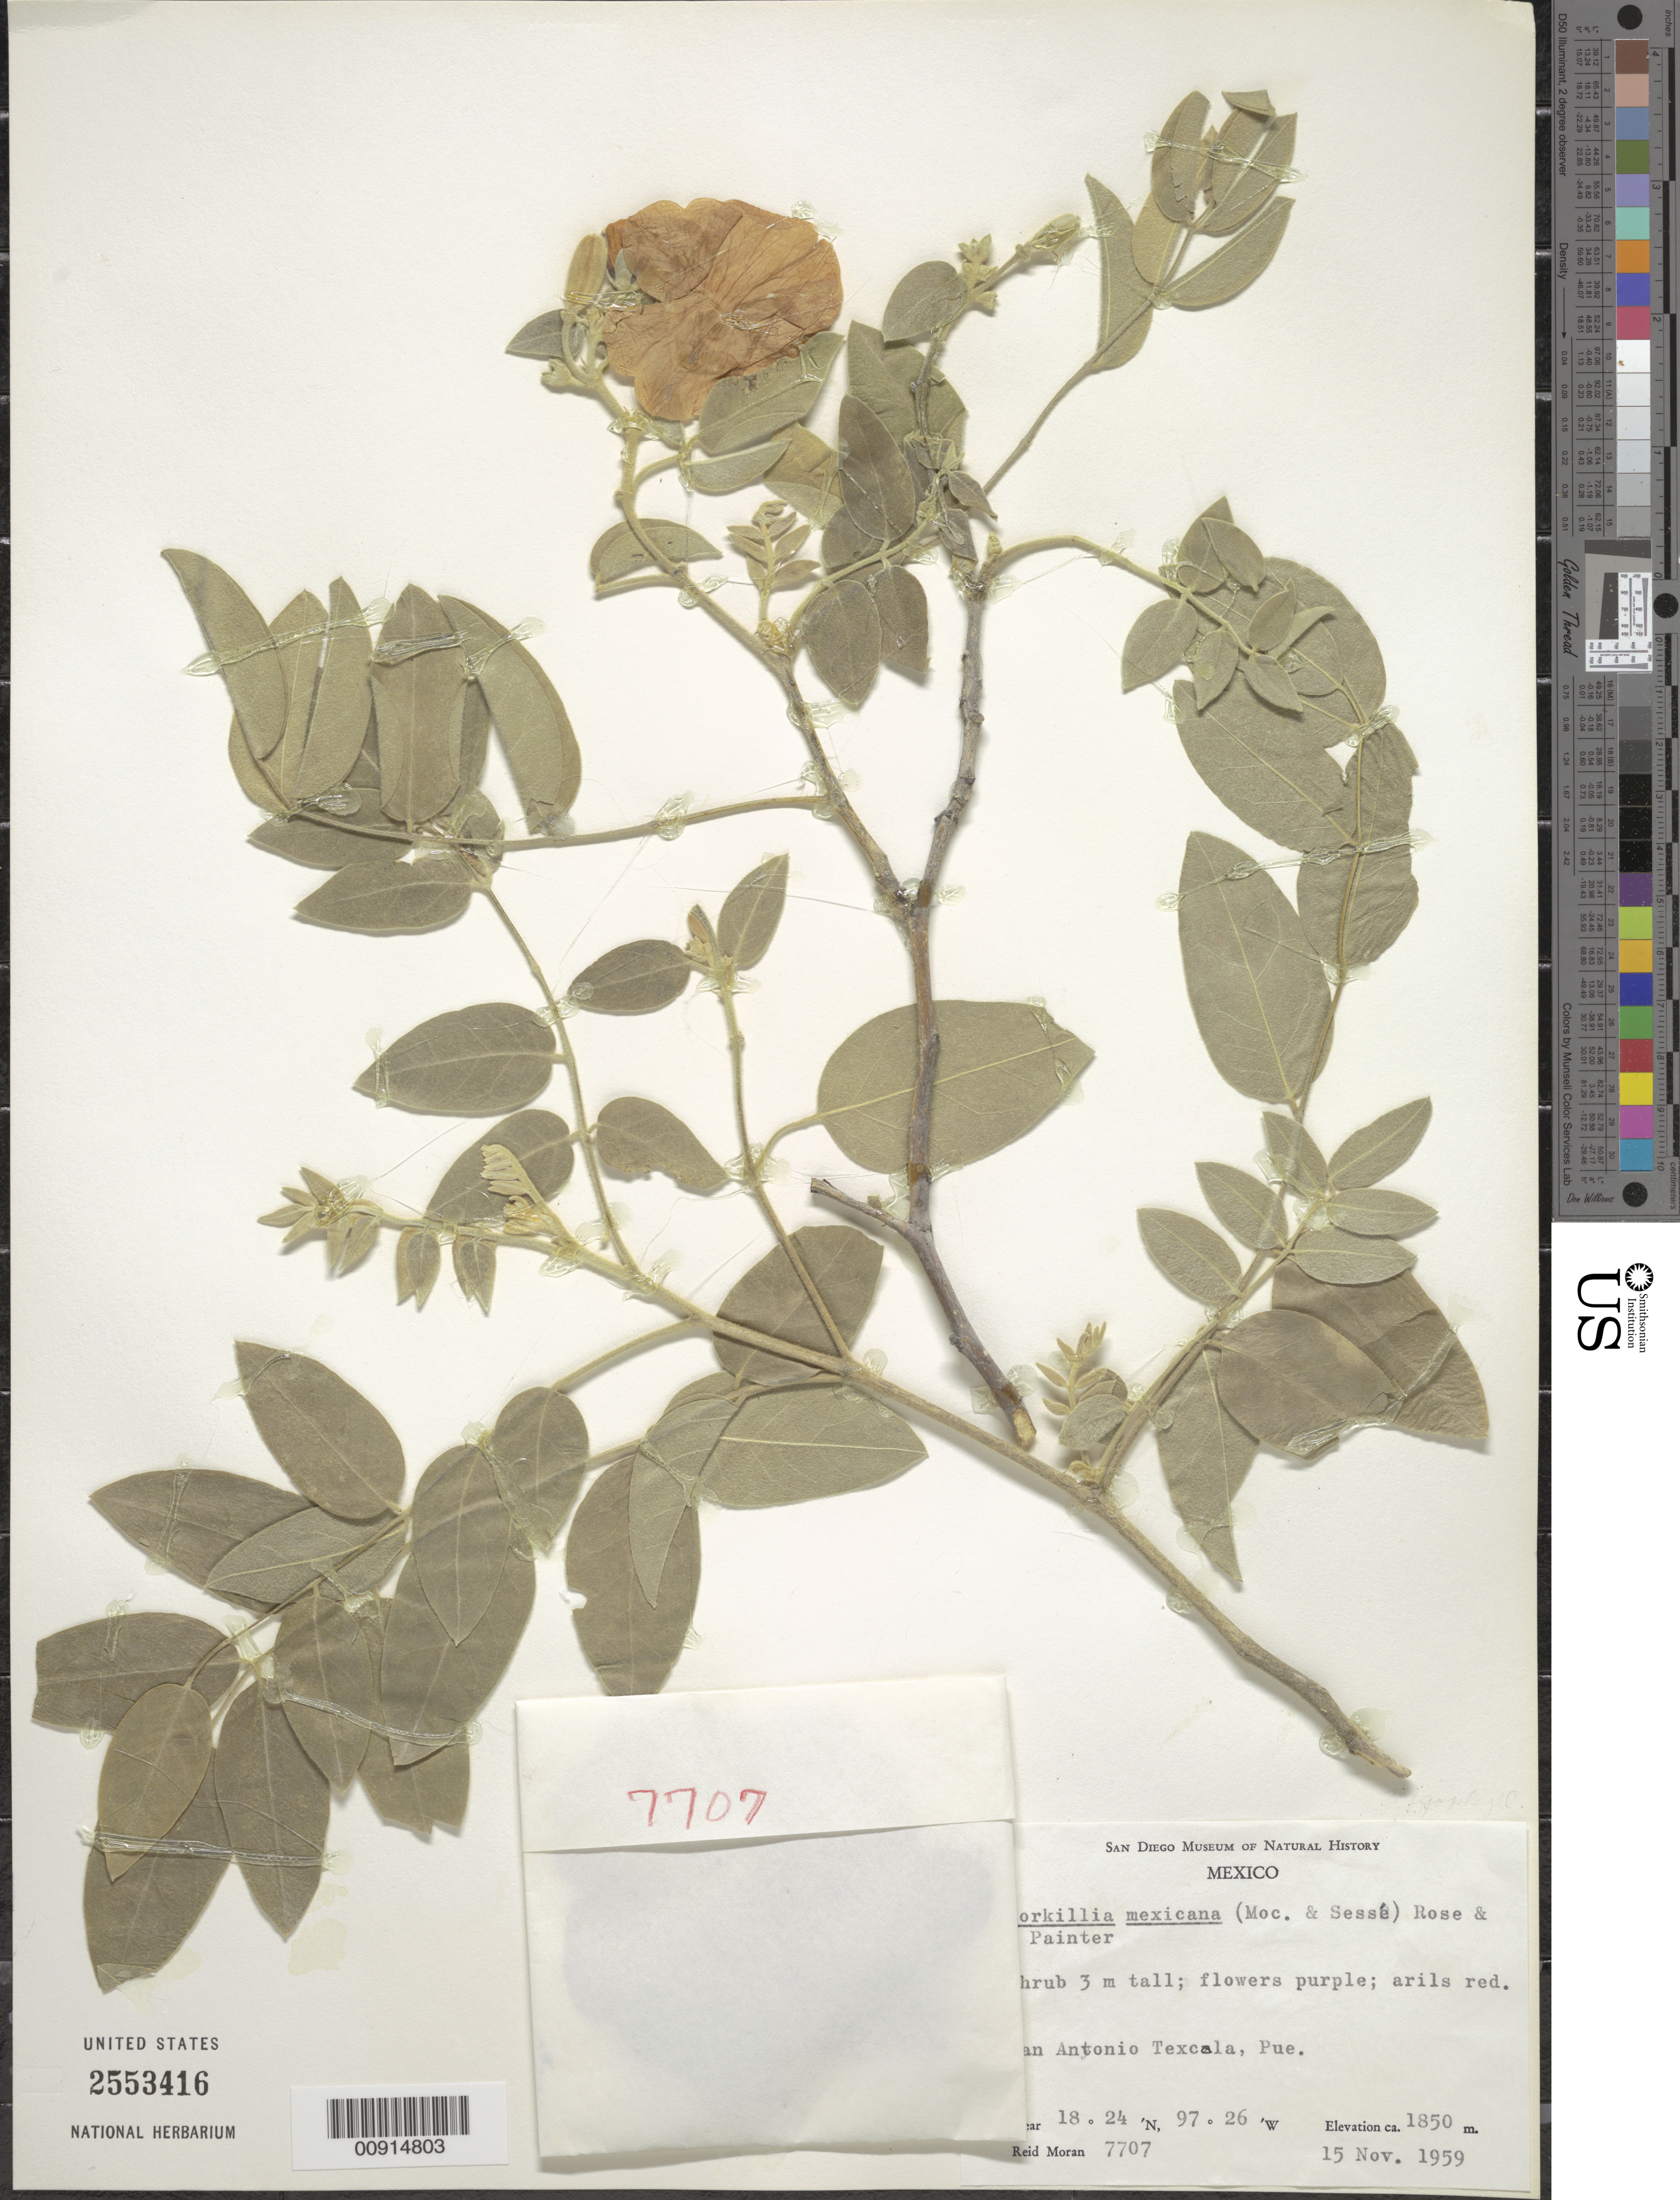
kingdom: Plantae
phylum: Tracheophyta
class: Magnoliopsida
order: Zygophyllales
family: Zygophyllaceae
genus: Morkillia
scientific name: Morkillia mexicana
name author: (Moc. & Sessé ex DC.) Rose & Painter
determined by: Strong, Mark T., (BOT), Smithsonian Institution - National Museum of Natural History (UNITED STATES)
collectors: R. V. Moran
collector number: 7707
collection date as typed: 15 Nov 1959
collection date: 1959-11-15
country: Mexico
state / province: Puebla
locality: San Antonio Texcala, Puebla.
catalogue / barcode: US 2553416